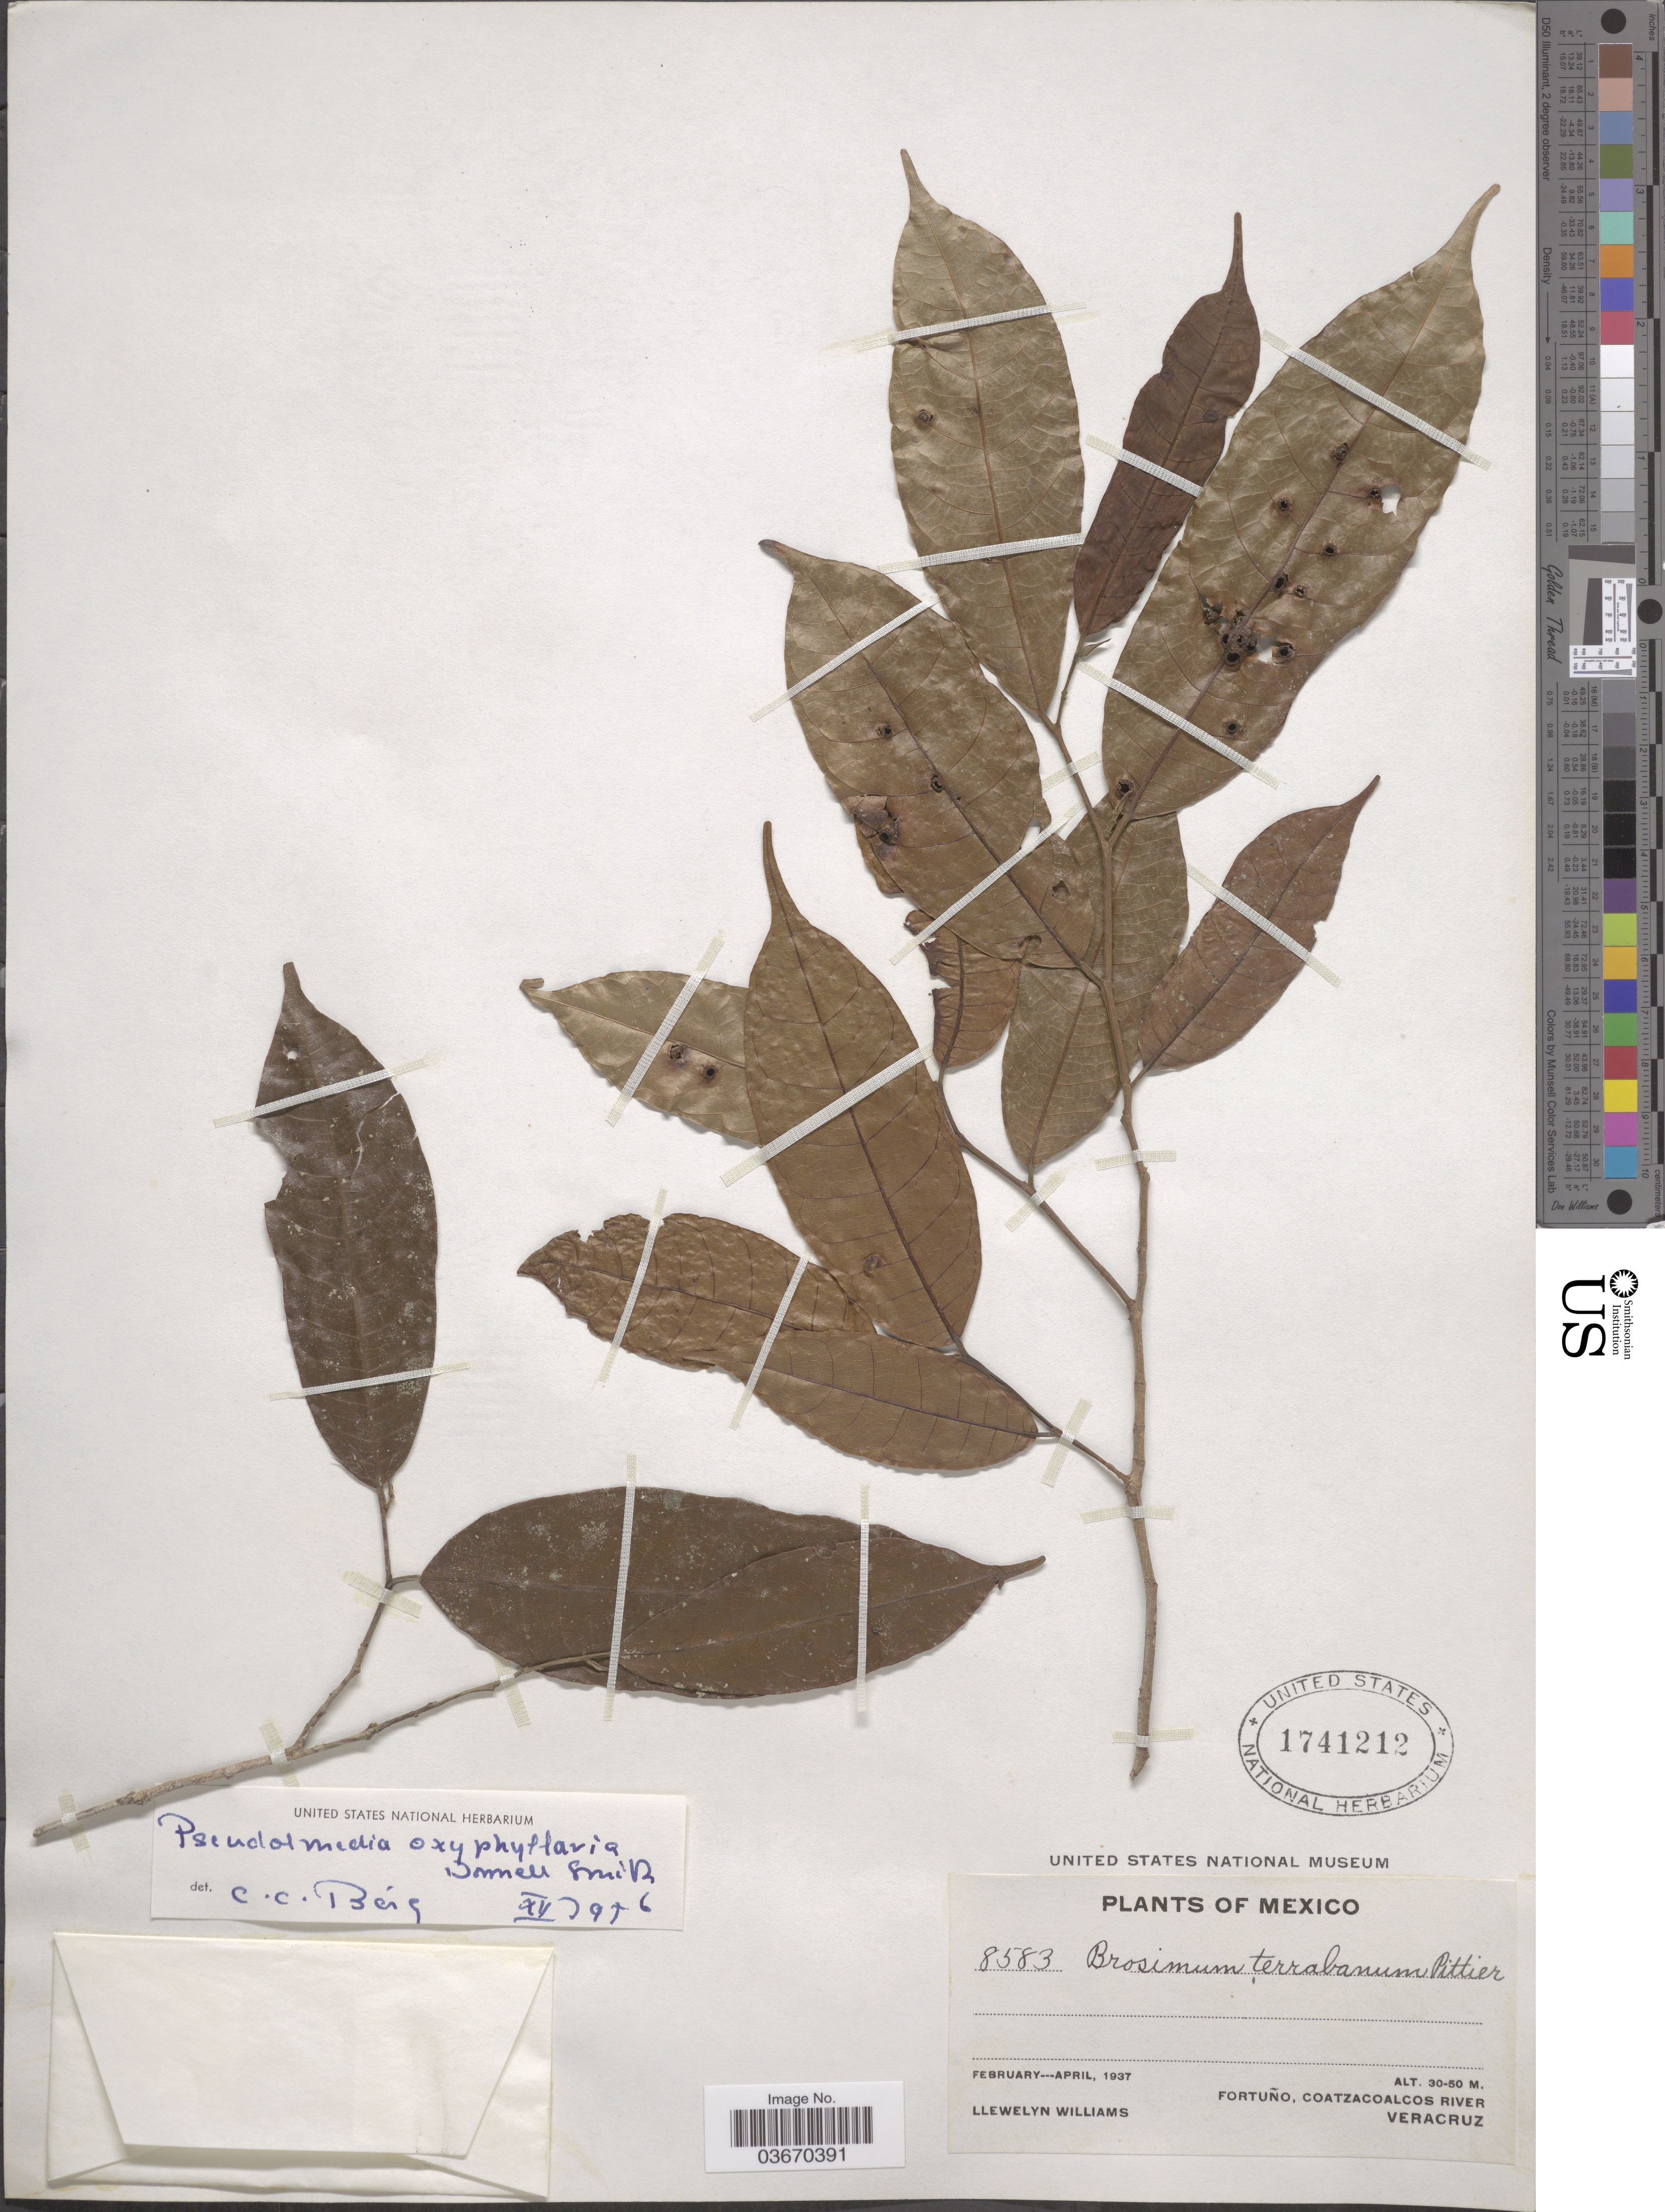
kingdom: Plantae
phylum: Tracheophyta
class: Magnoliopsida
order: Rosales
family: Moraceae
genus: Pseudolmedia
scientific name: Pseudolmedia oxyphyllaria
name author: Donn. Sm.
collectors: Ll. Williams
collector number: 8583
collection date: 1937-02/1937-04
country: Mexico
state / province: Veracruz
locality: Fortuño, Coatzacoalcos River. Veracruz.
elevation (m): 30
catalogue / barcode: US 1741212